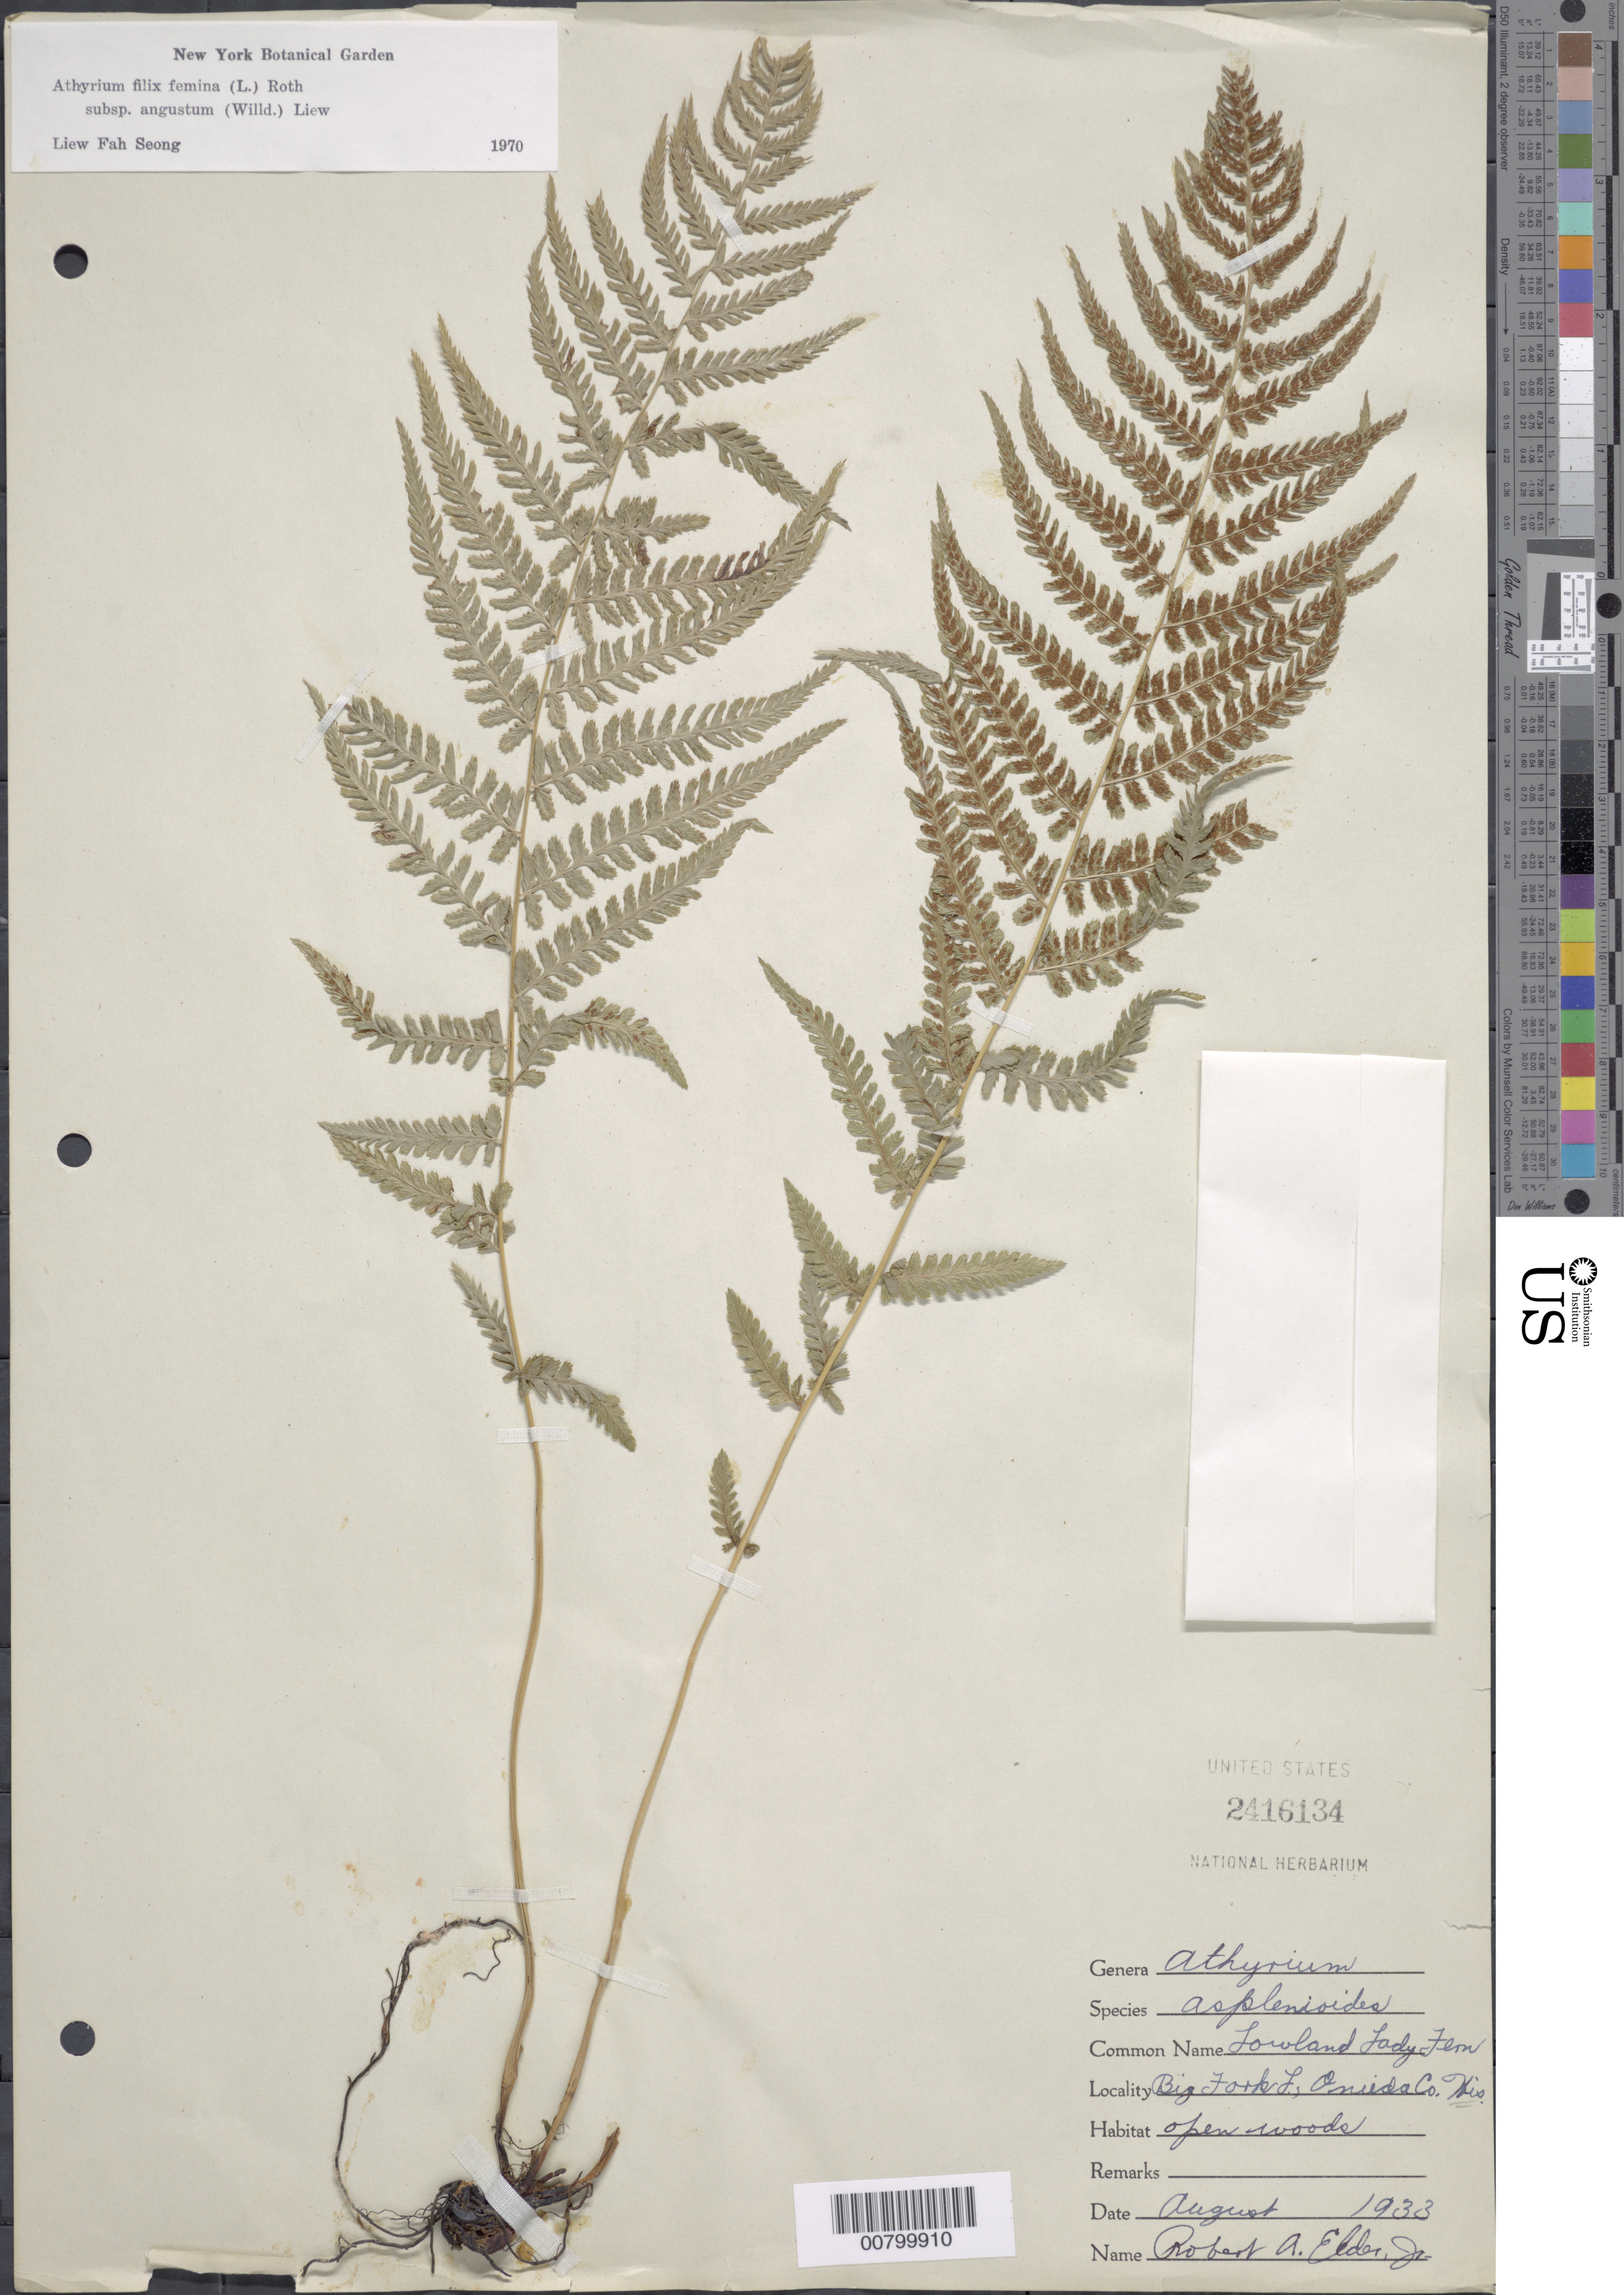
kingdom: Plantae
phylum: Tracheophyta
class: Polypodiopsida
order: Polypodiales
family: Athyriaceae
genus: Athyrium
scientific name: Athyrium filix-femina subsp. angustatum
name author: (Willd.) R.T. Clausen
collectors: R. E. Elder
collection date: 1933-08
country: United States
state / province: Wisconsin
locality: Big Fork F. Onieda Co. Wis.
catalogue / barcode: US 2416134